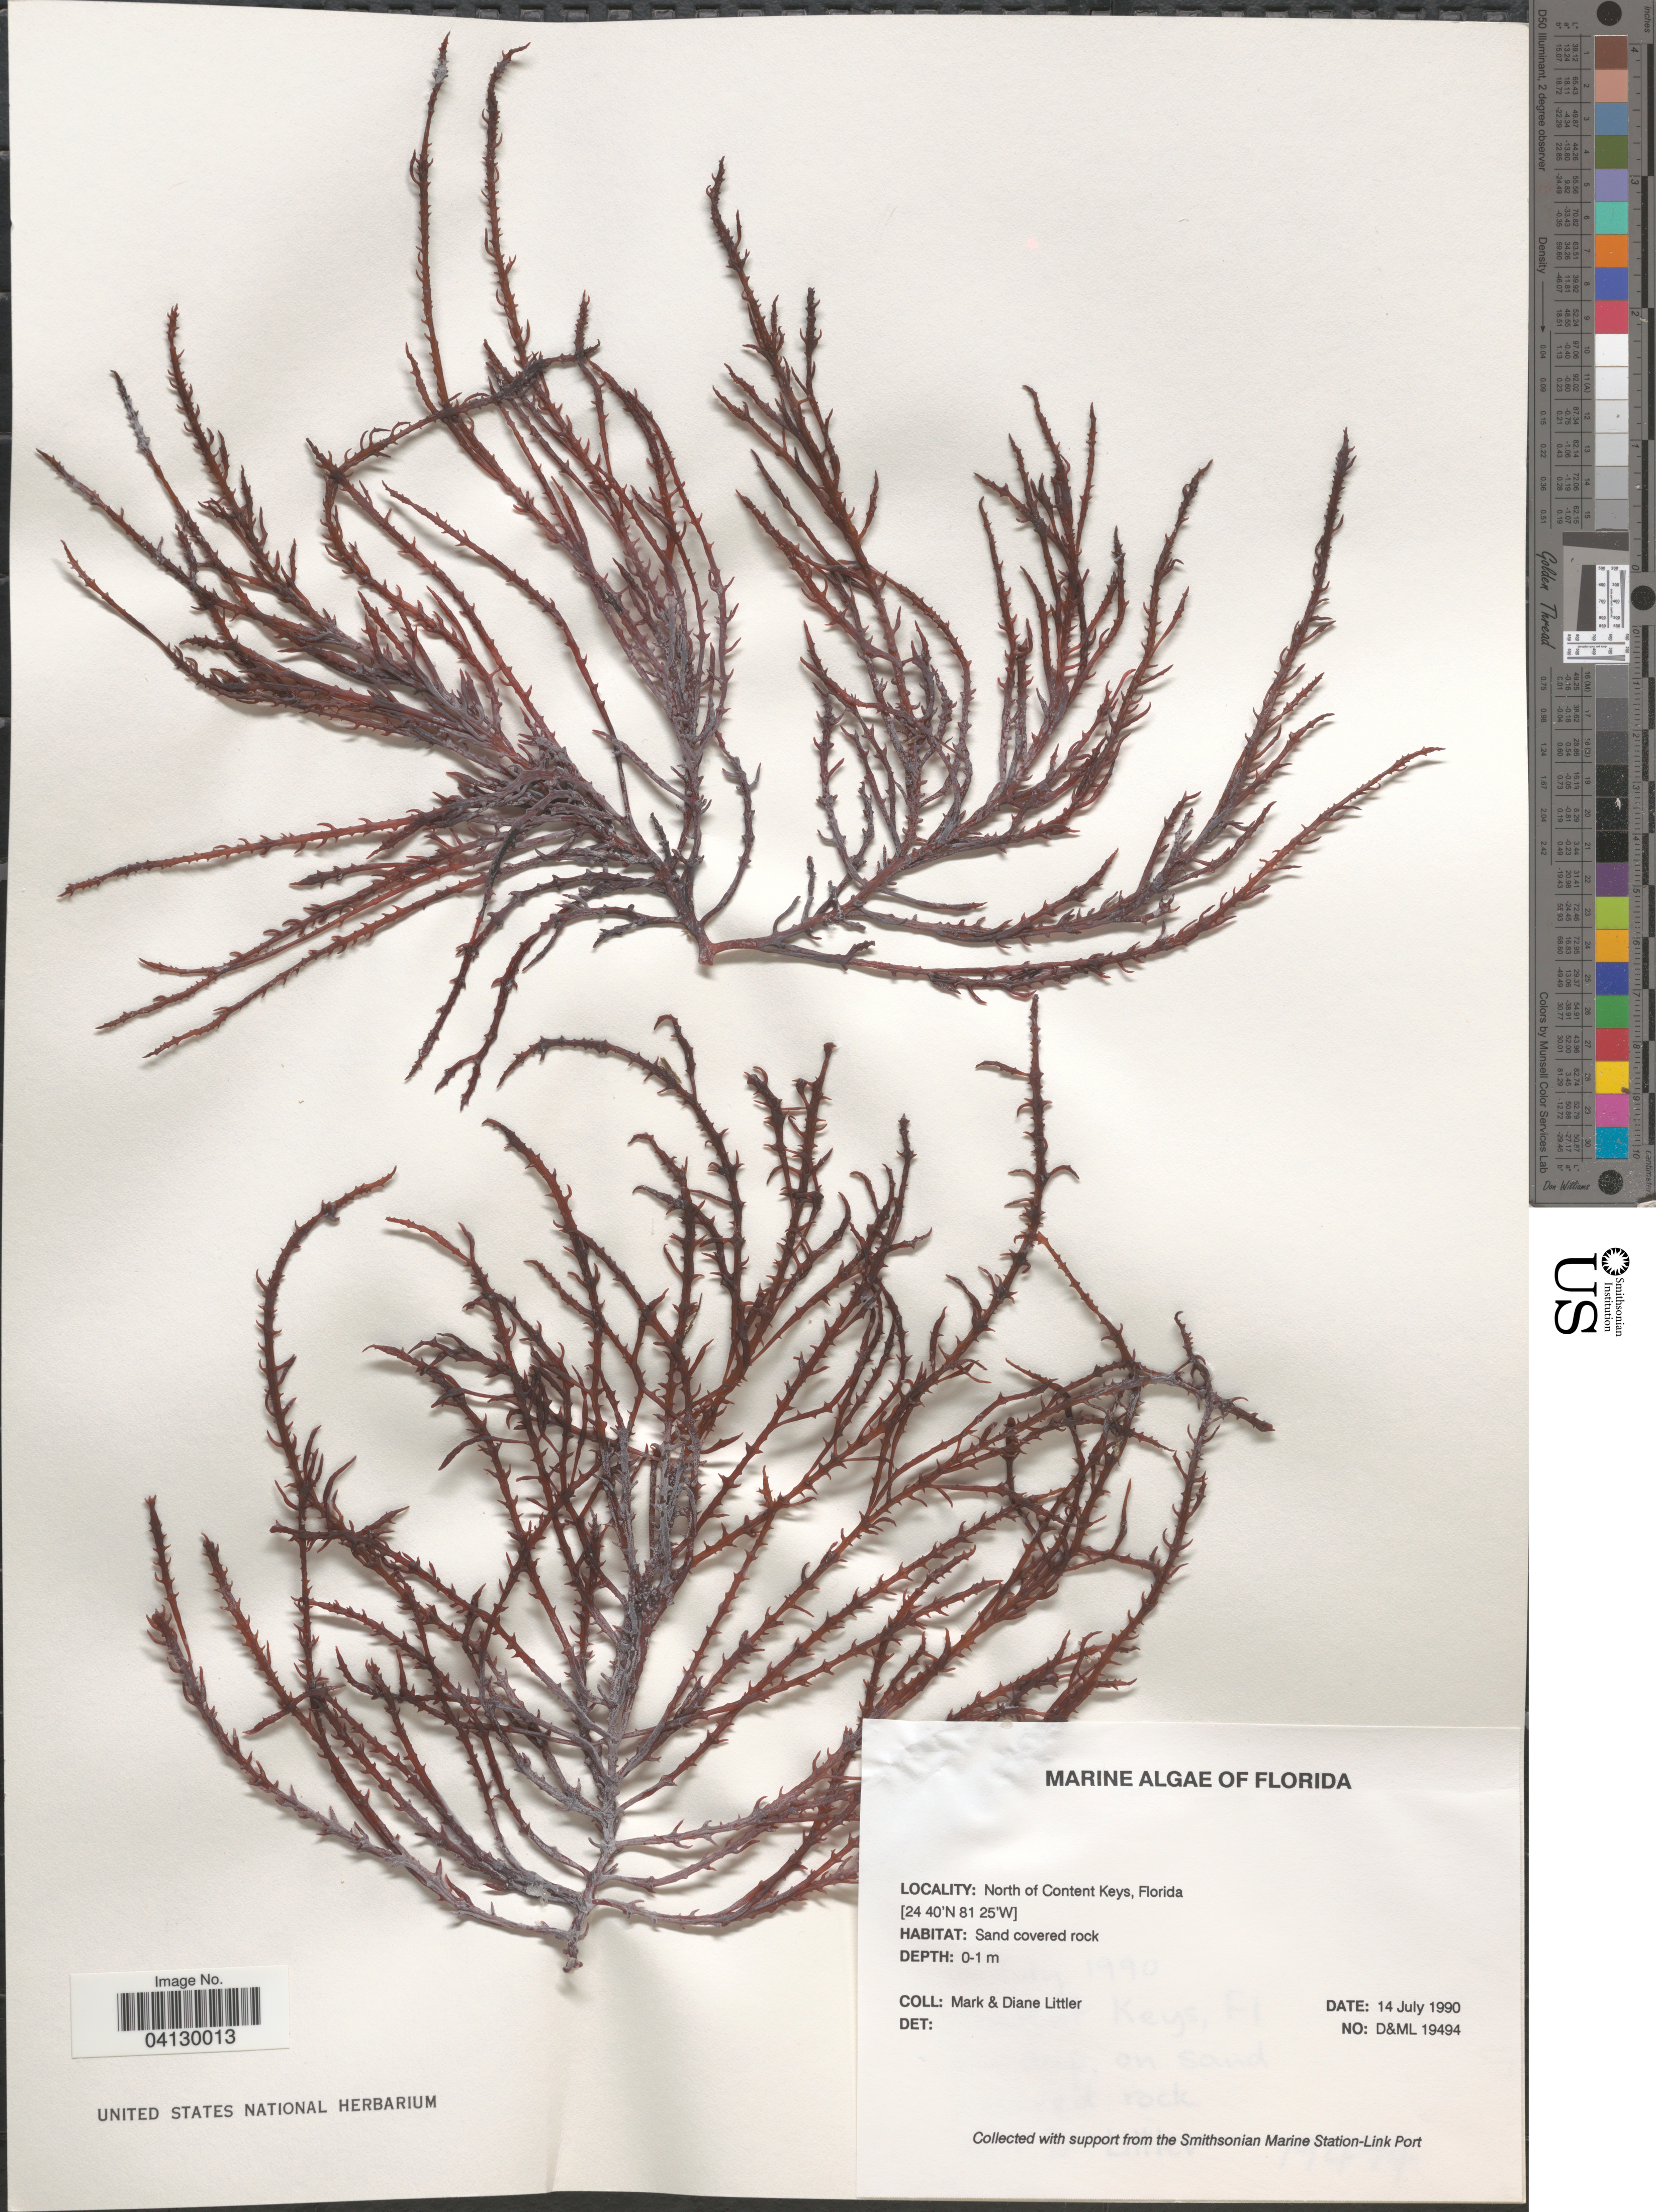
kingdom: Plantae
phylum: Rhodophyta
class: Florideophyceae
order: Gigartinales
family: Solieriaceae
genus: Eucheumatopsis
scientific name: Eucheumatopsis isiformis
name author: (C. Agardh) M.L. Núñez-Resendiz et al.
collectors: M. Littler & D. S. Littler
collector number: D&ML 19494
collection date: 1990-07-14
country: United States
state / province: Florida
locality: North of Content Keys.